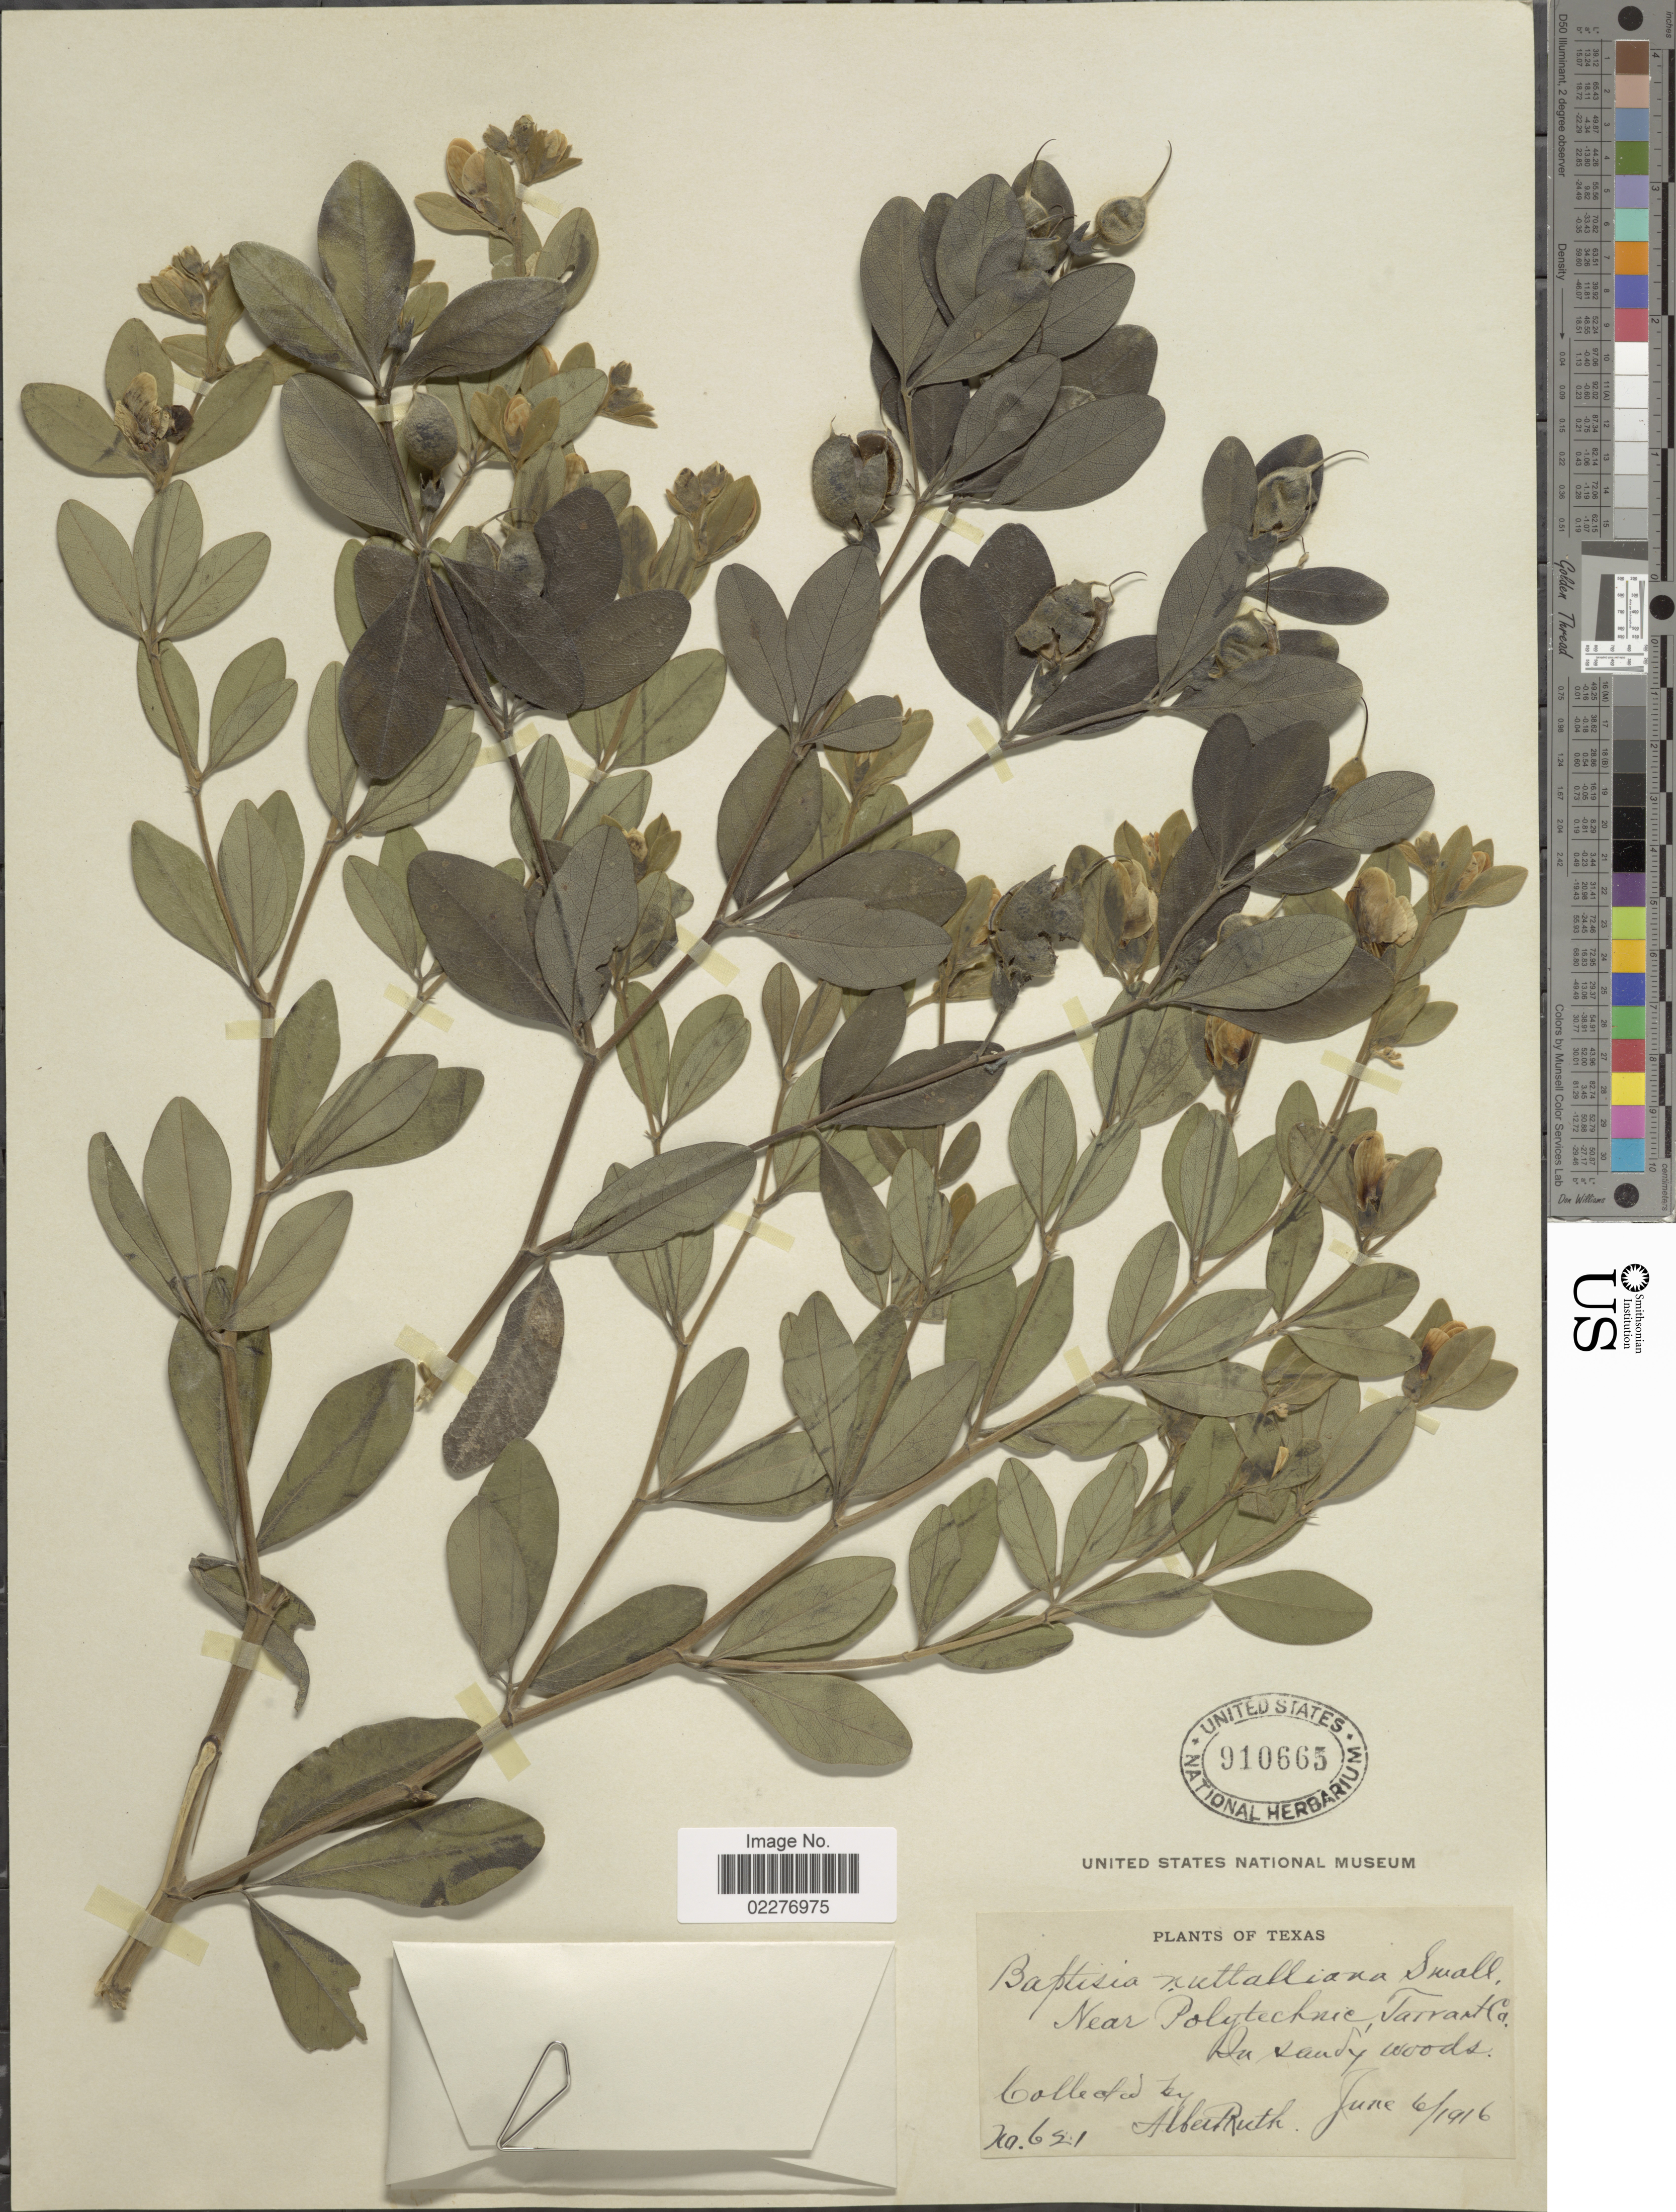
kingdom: Plantae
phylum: Tracheophyta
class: Magnoliopsida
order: Fabales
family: Fabaceae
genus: Baptisia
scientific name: Baptisia nuttalliana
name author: Small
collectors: A. Ruth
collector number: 621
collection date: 1916-06-06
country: United States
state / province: Texas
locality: Near Polytechnic, Tarrant Co, in sandy woods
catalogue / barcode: US 910665